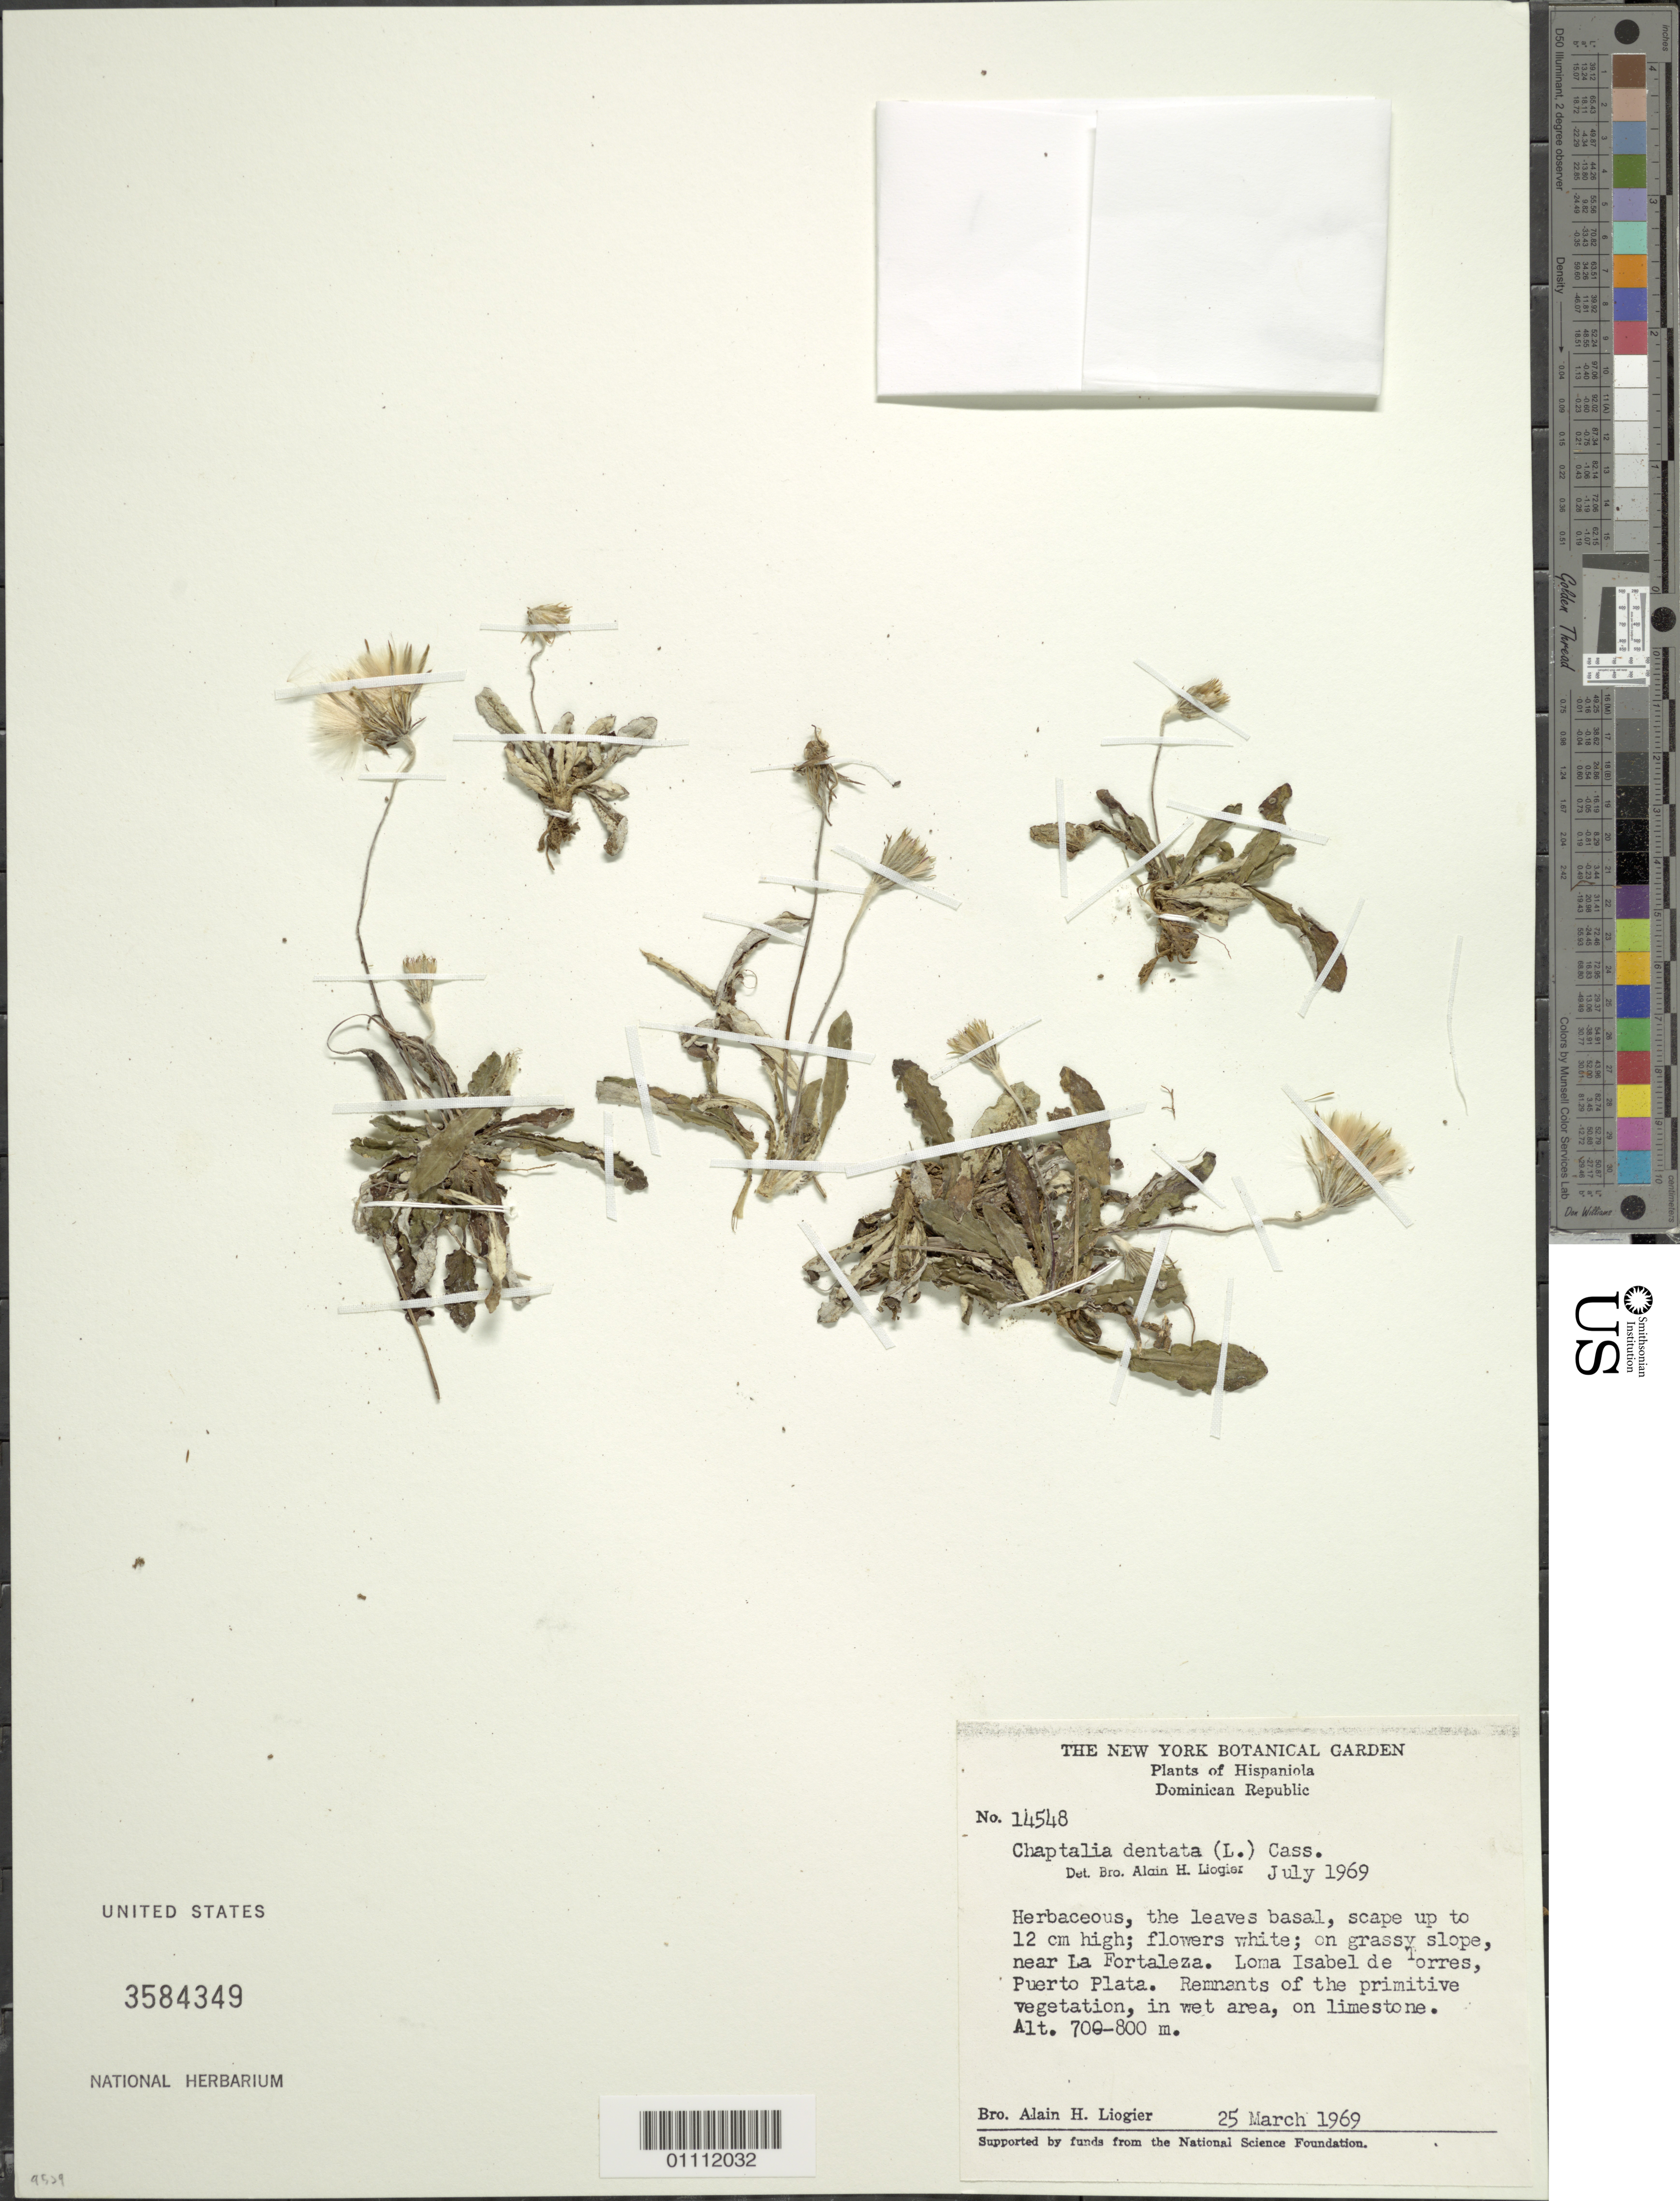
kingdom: Plantae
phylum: Tracheophyta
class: Magnoliopsida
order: Asterales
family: Asteraceae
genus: Chaptalia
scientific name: Chaptalia dentata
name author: (L.) Cass.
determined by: Liogier, Alain H.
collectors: A. H. Liogier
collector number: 14548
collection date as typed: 25 Mar 1969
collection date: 1969-03-25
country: Dominican Republic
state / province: Puerto Plata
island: Hispaniola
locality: Loma Isabel de Torres, near La Fortaleza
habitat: Remnants of the primitive vegetation, in wet area, on limestone; on grassy slope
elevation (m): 700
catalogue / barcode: US 3584349